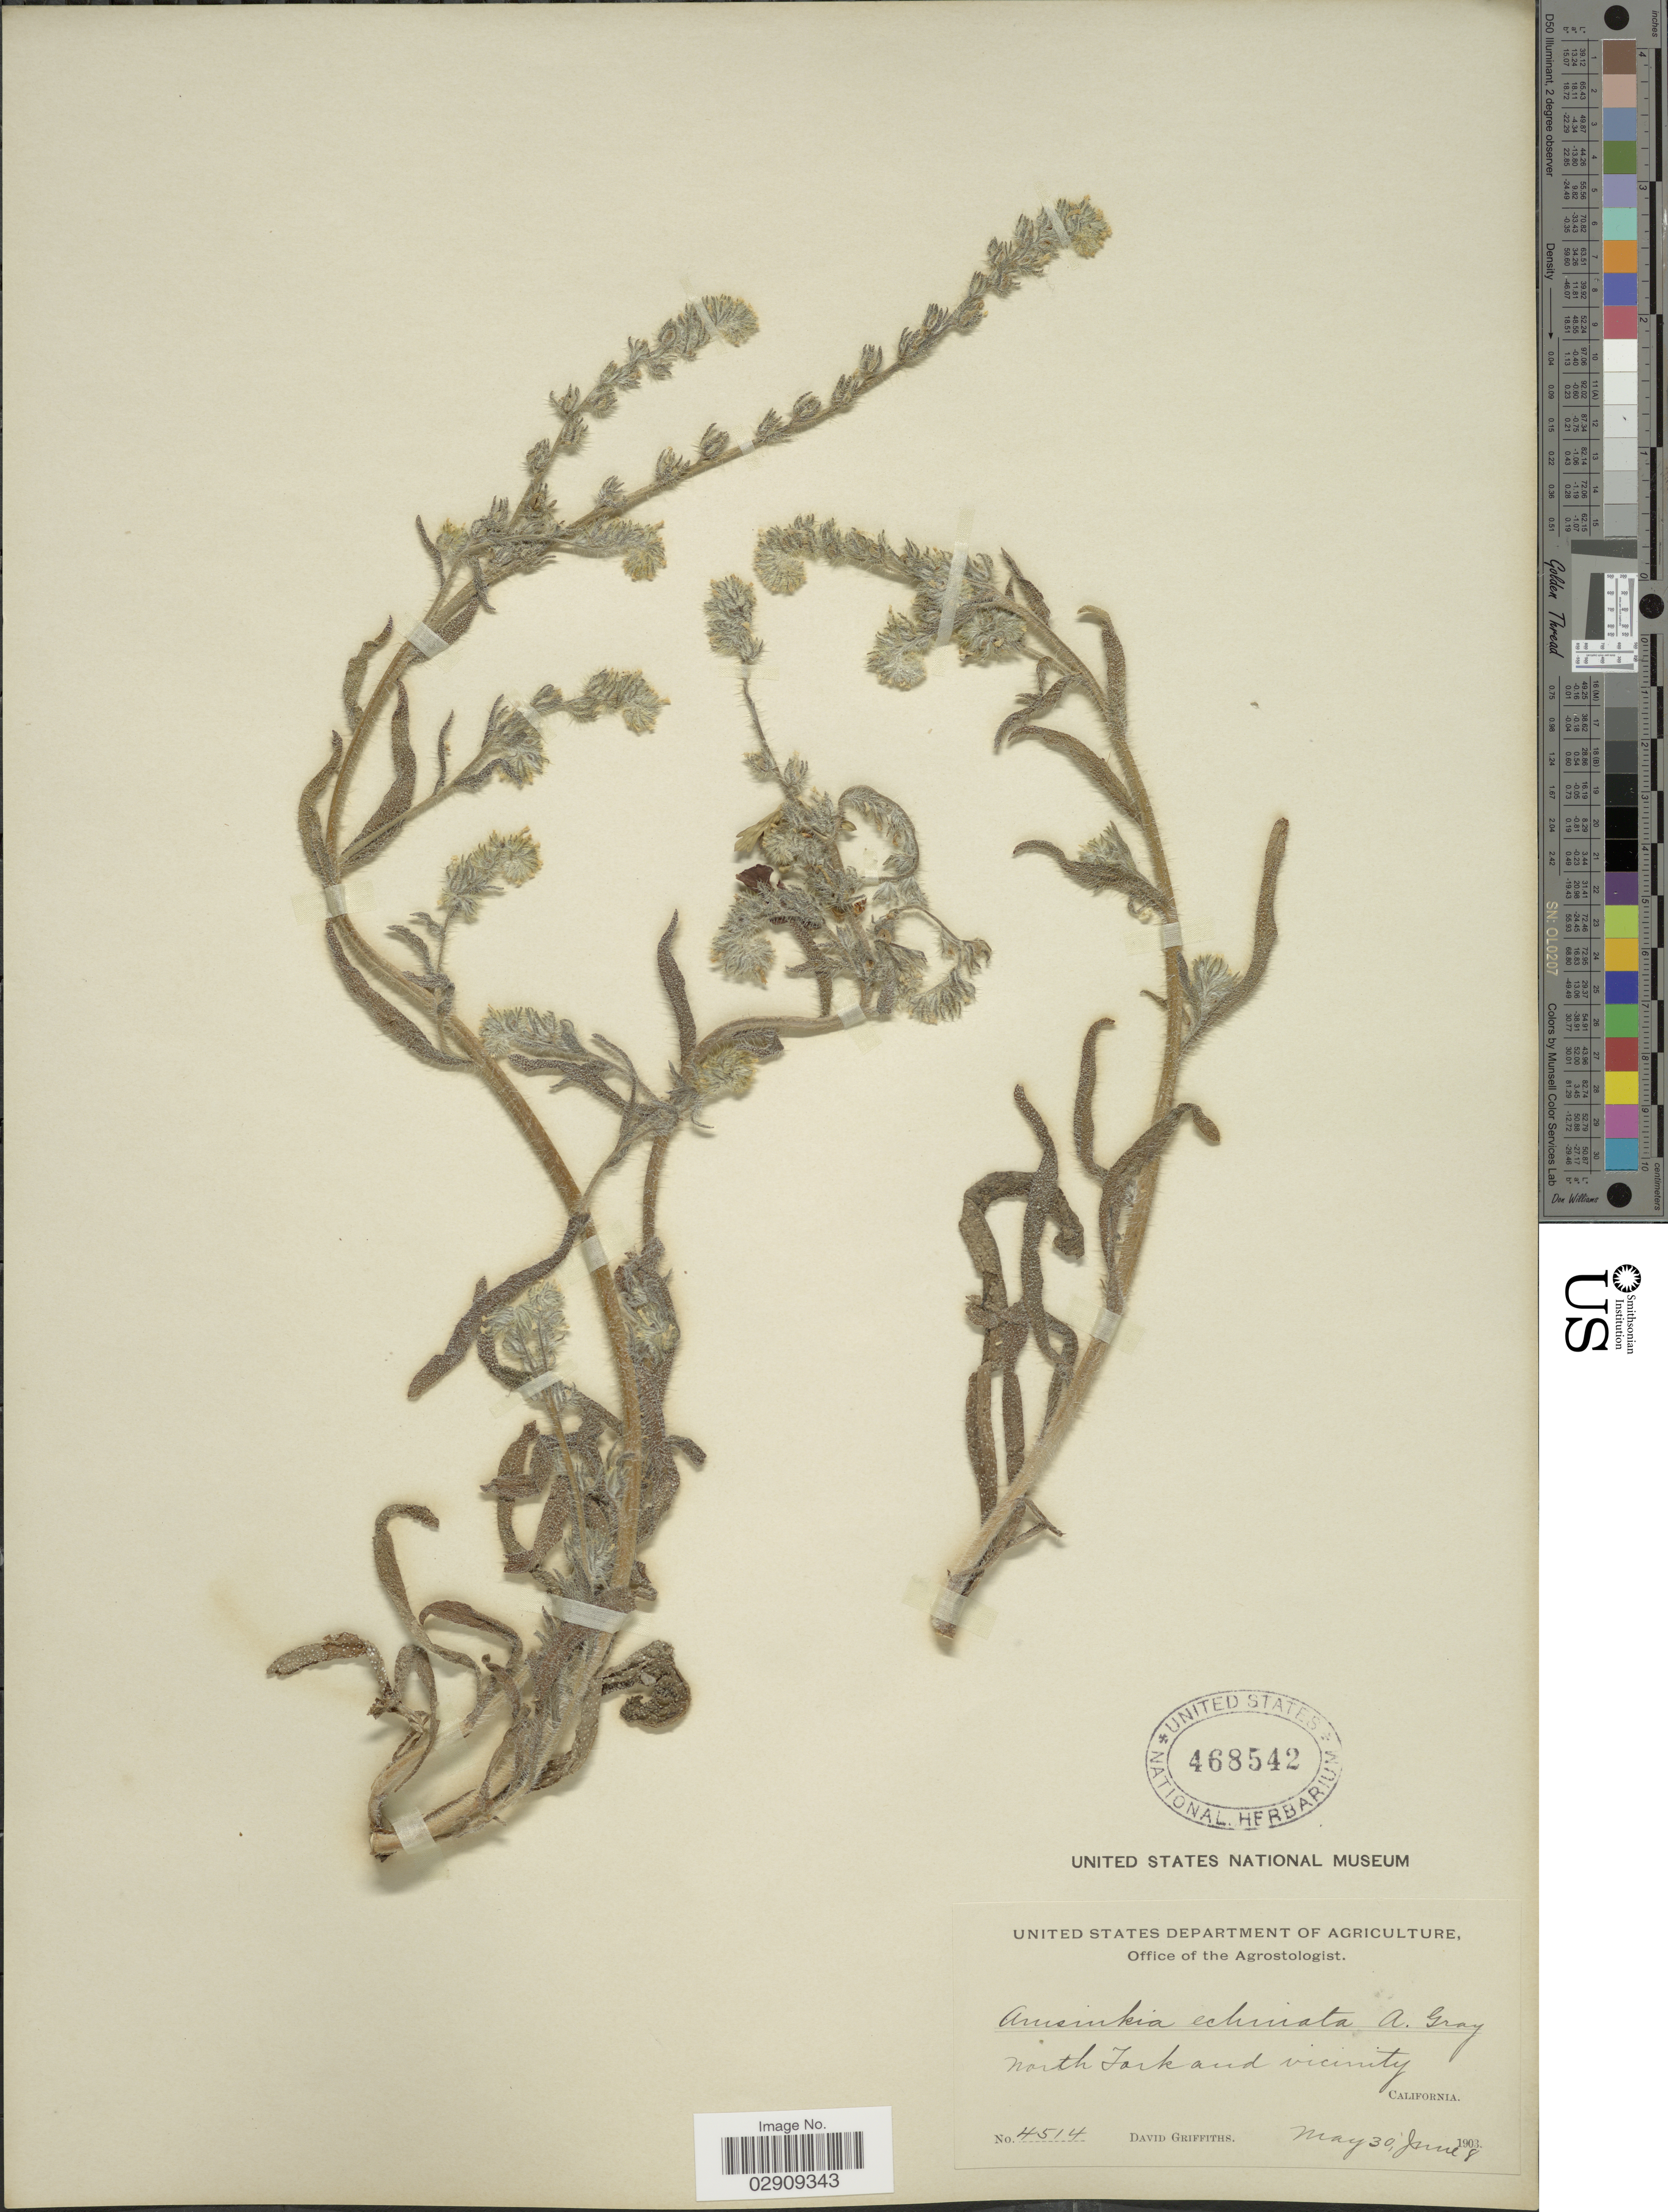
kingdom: Plantae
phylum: Tracheophyta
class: Magnoliopsida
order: Boraginales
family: Boraginaceae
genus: Amsinckia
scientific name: Amsinckia menziesii var. intermedia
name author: (Fisch. & C.A. Mey.) Ganders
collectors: D. Griffiths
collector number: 4514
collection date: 1903-05-30/1903-06-08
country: United States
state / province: California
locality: North Fork and vicinity.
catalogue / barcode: US 468542